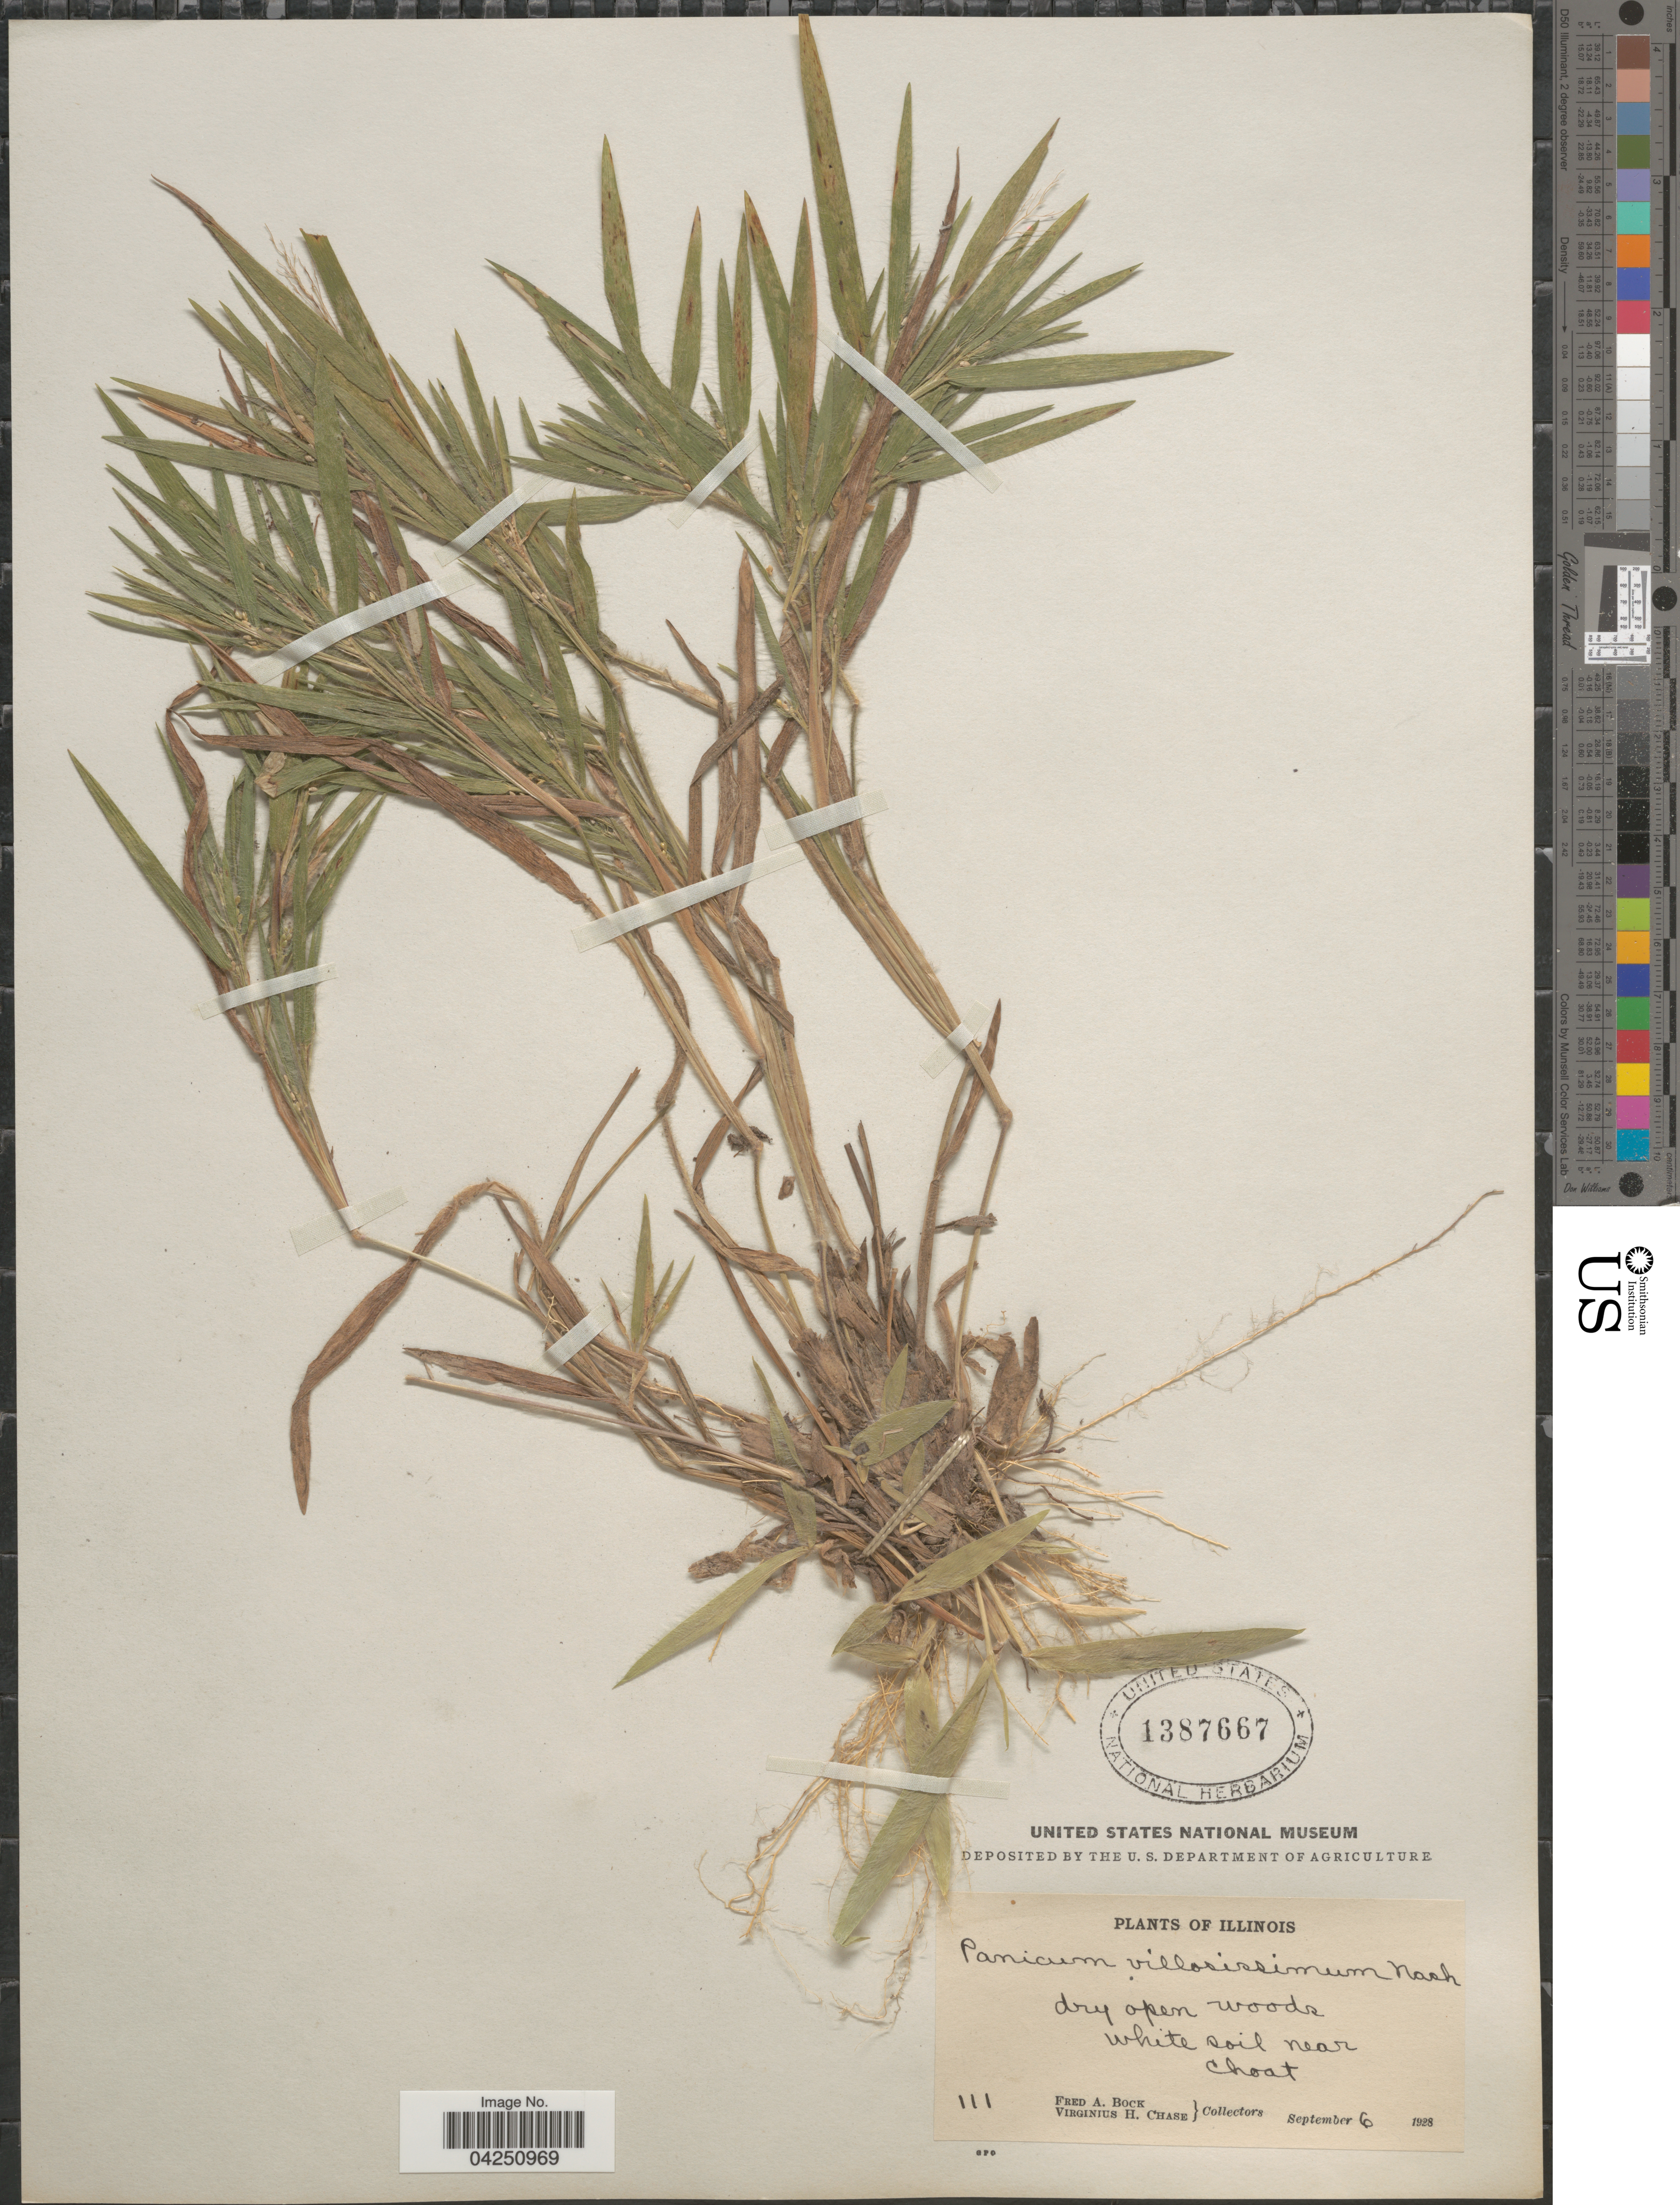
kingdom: Plantae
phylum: Tracheophyta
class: Liliopsida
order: Poales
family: Poaceae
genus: Dichanthelium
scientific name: Dichanthelium acuminatum var. acuminatum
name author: (Sw.) Gould & C.A. Clark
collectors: F. Bock & V. H. Chase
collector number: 111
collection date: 1928-09-06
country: United States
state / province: Illinois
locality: Dry open woods. White soil near Choat.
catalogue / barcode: US 1387667